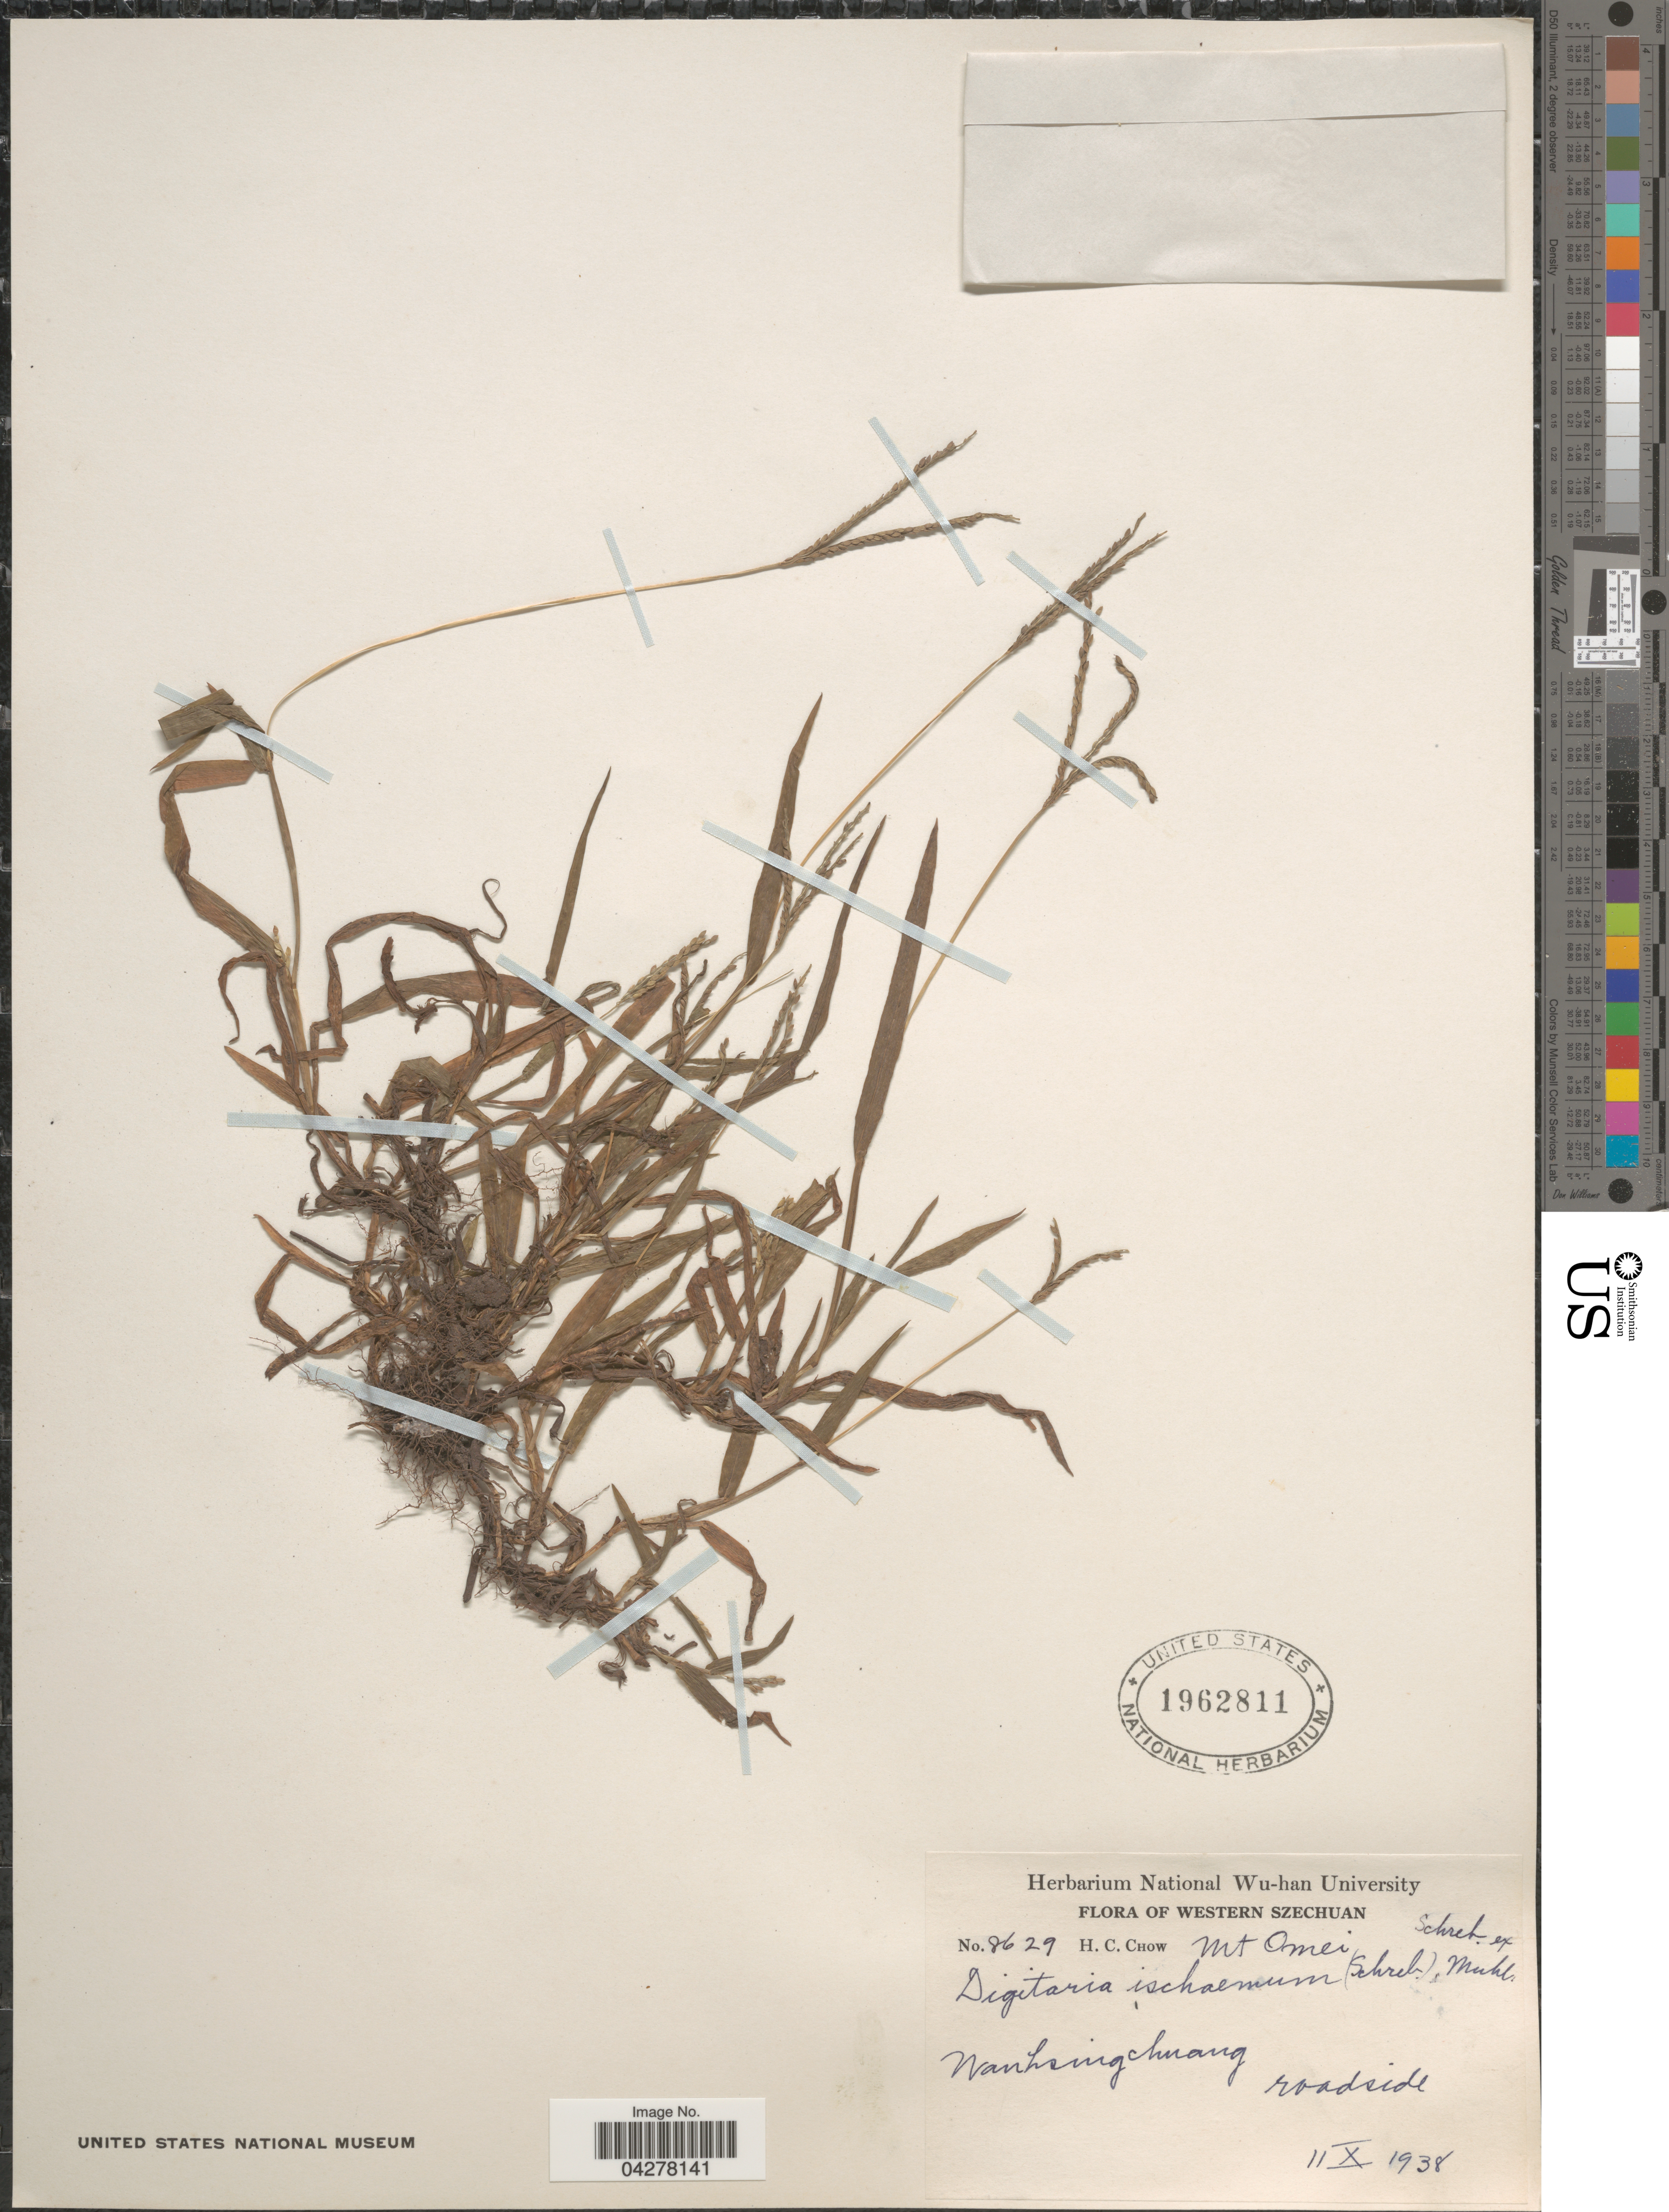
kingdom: Plantae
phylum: Tracheophyta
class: Liliopsida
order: Poales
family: Poaceae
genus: Digitaria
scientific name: Digitaria ischaemum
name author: (Schreber) Schreber ex Muhl.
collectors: H. Chow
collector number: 8629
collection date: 1938-10-11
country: China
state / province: Sichuan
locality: Western Szechuan. Mt Omei. Wanhsingchuang roadside.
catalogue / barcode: US 1962811